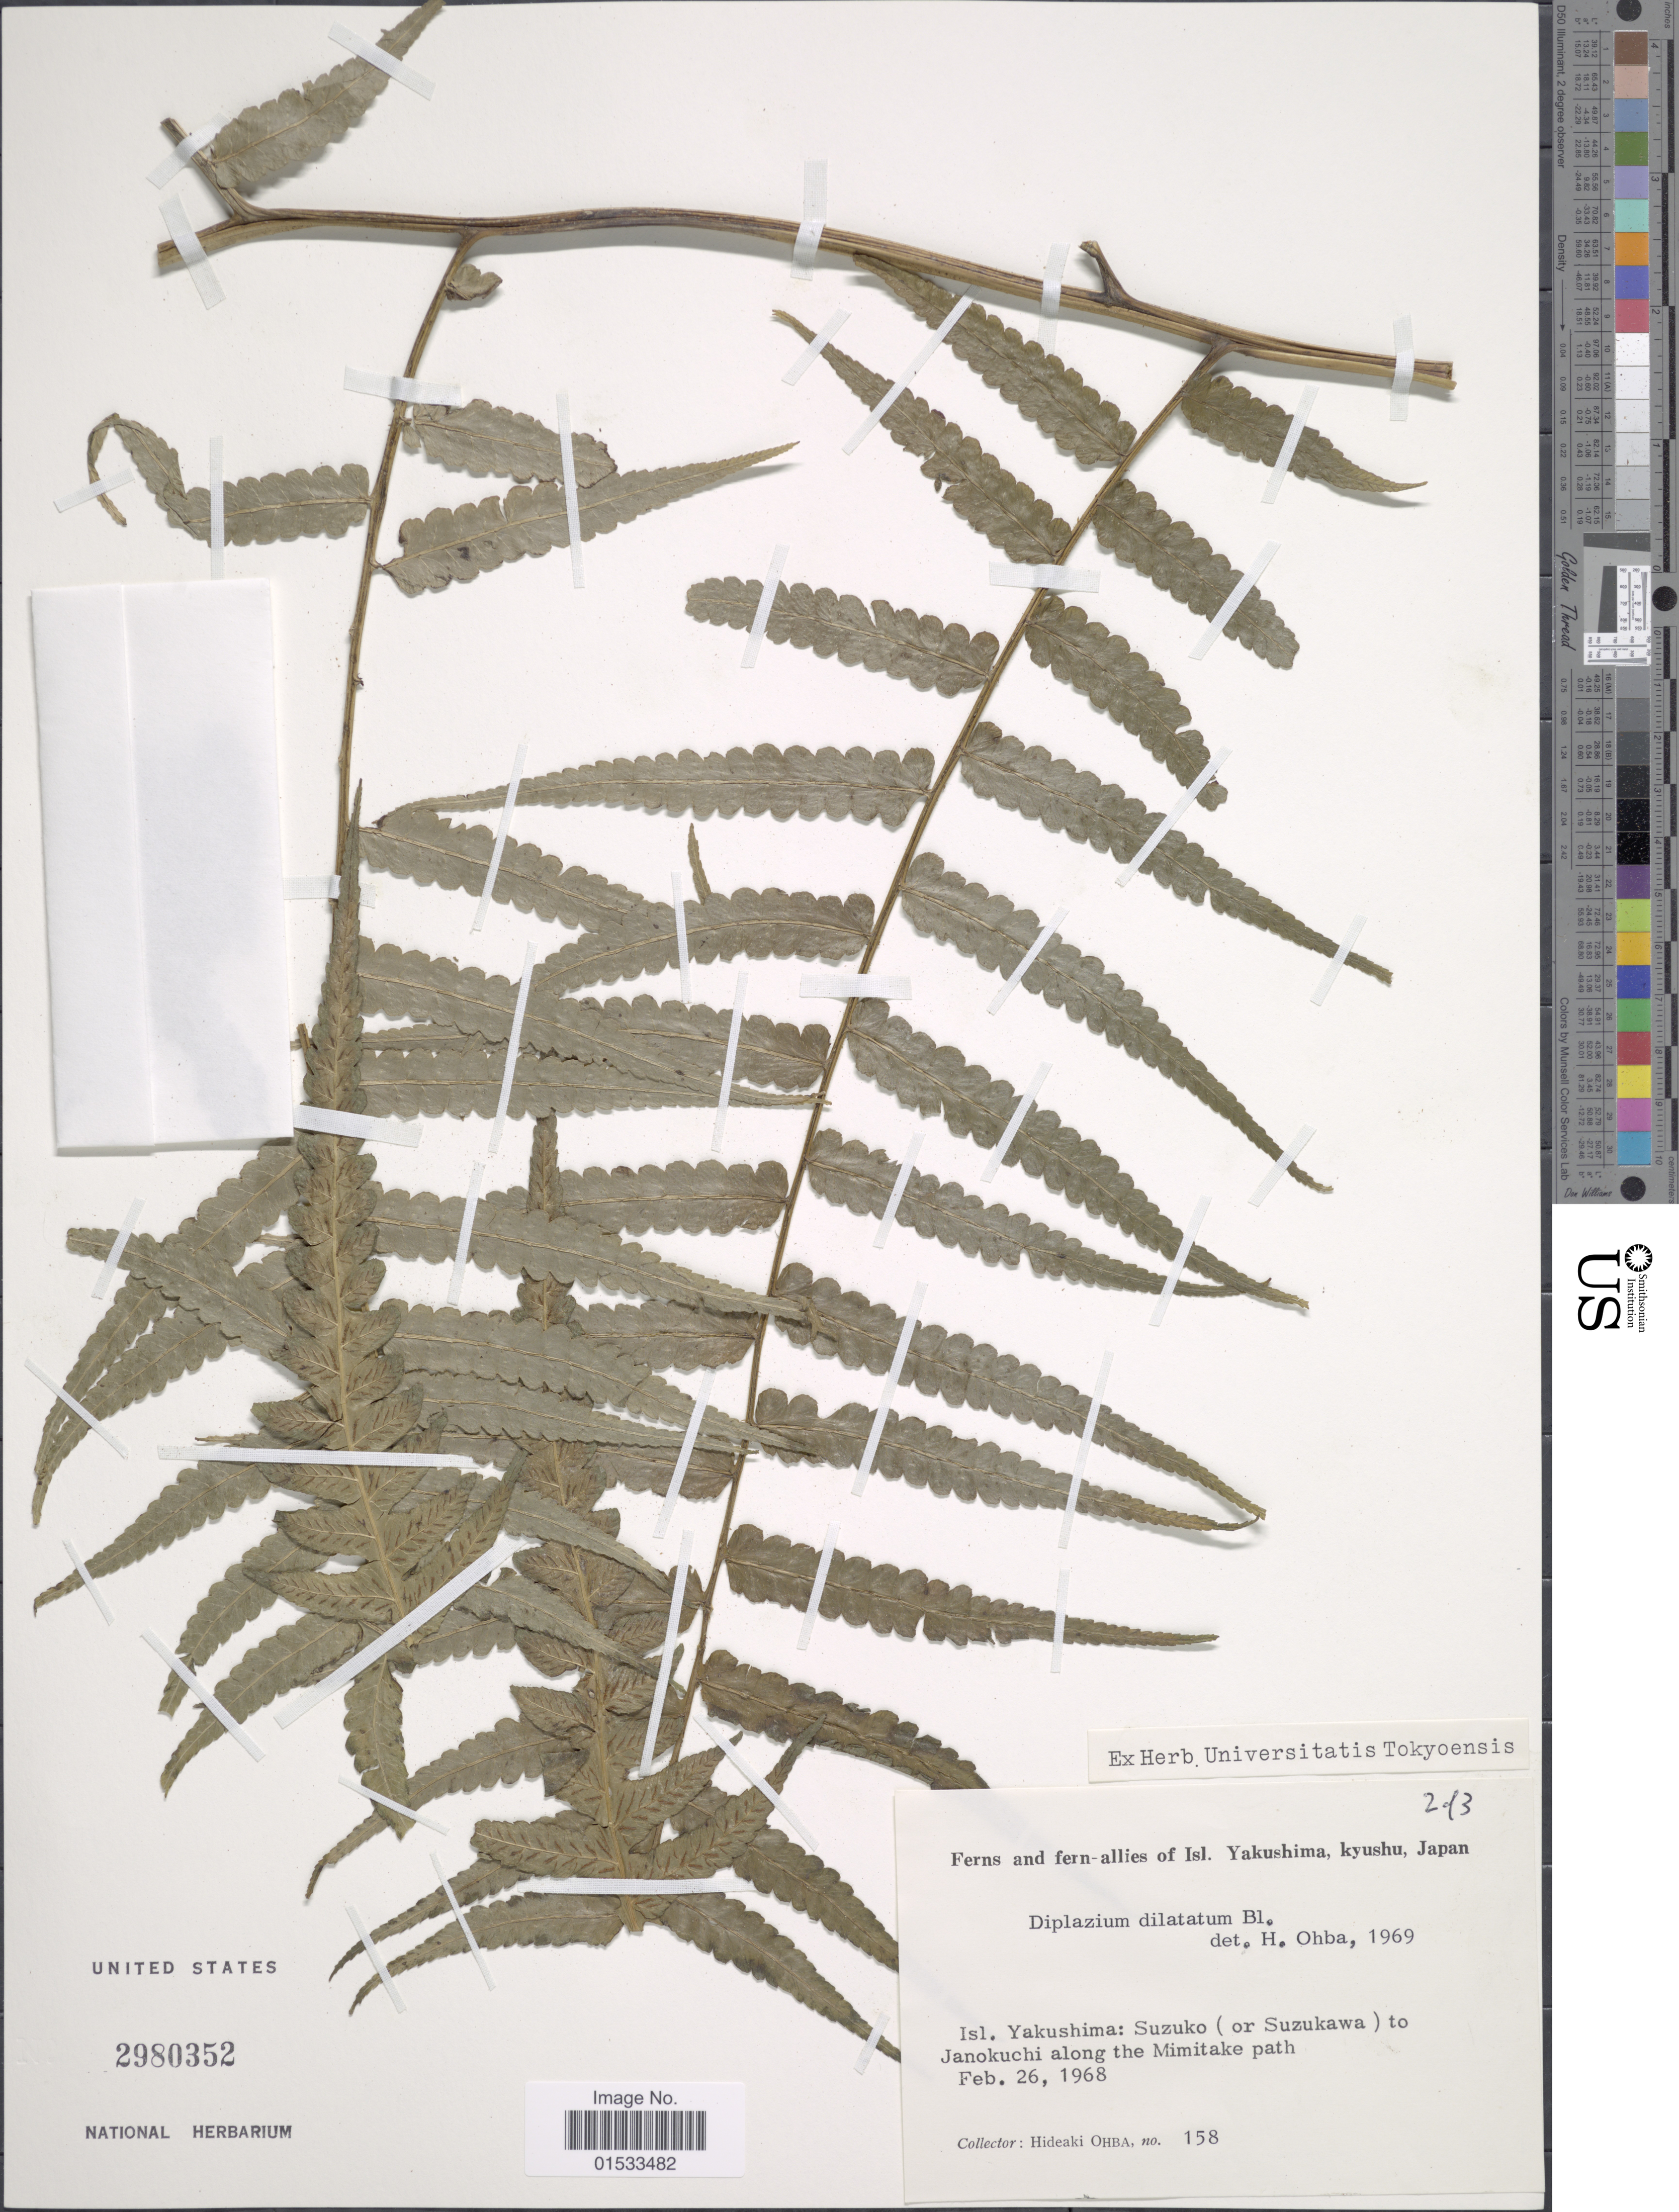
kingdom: Plantae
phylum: Tracheophyta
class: Polypodiopsida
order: Polypodiales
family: Athyriaceae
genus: Diplazium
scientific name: Diplazium dilatatum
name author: Blume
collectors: H. Ohba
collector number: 158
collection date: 1968-02-26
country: Japan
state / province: Kagosima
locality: Isl. Yakushima, Kyushu, Suzuko (or Suzukawa) to Janokuchi along the Mimitake path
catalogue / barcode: US 2980352